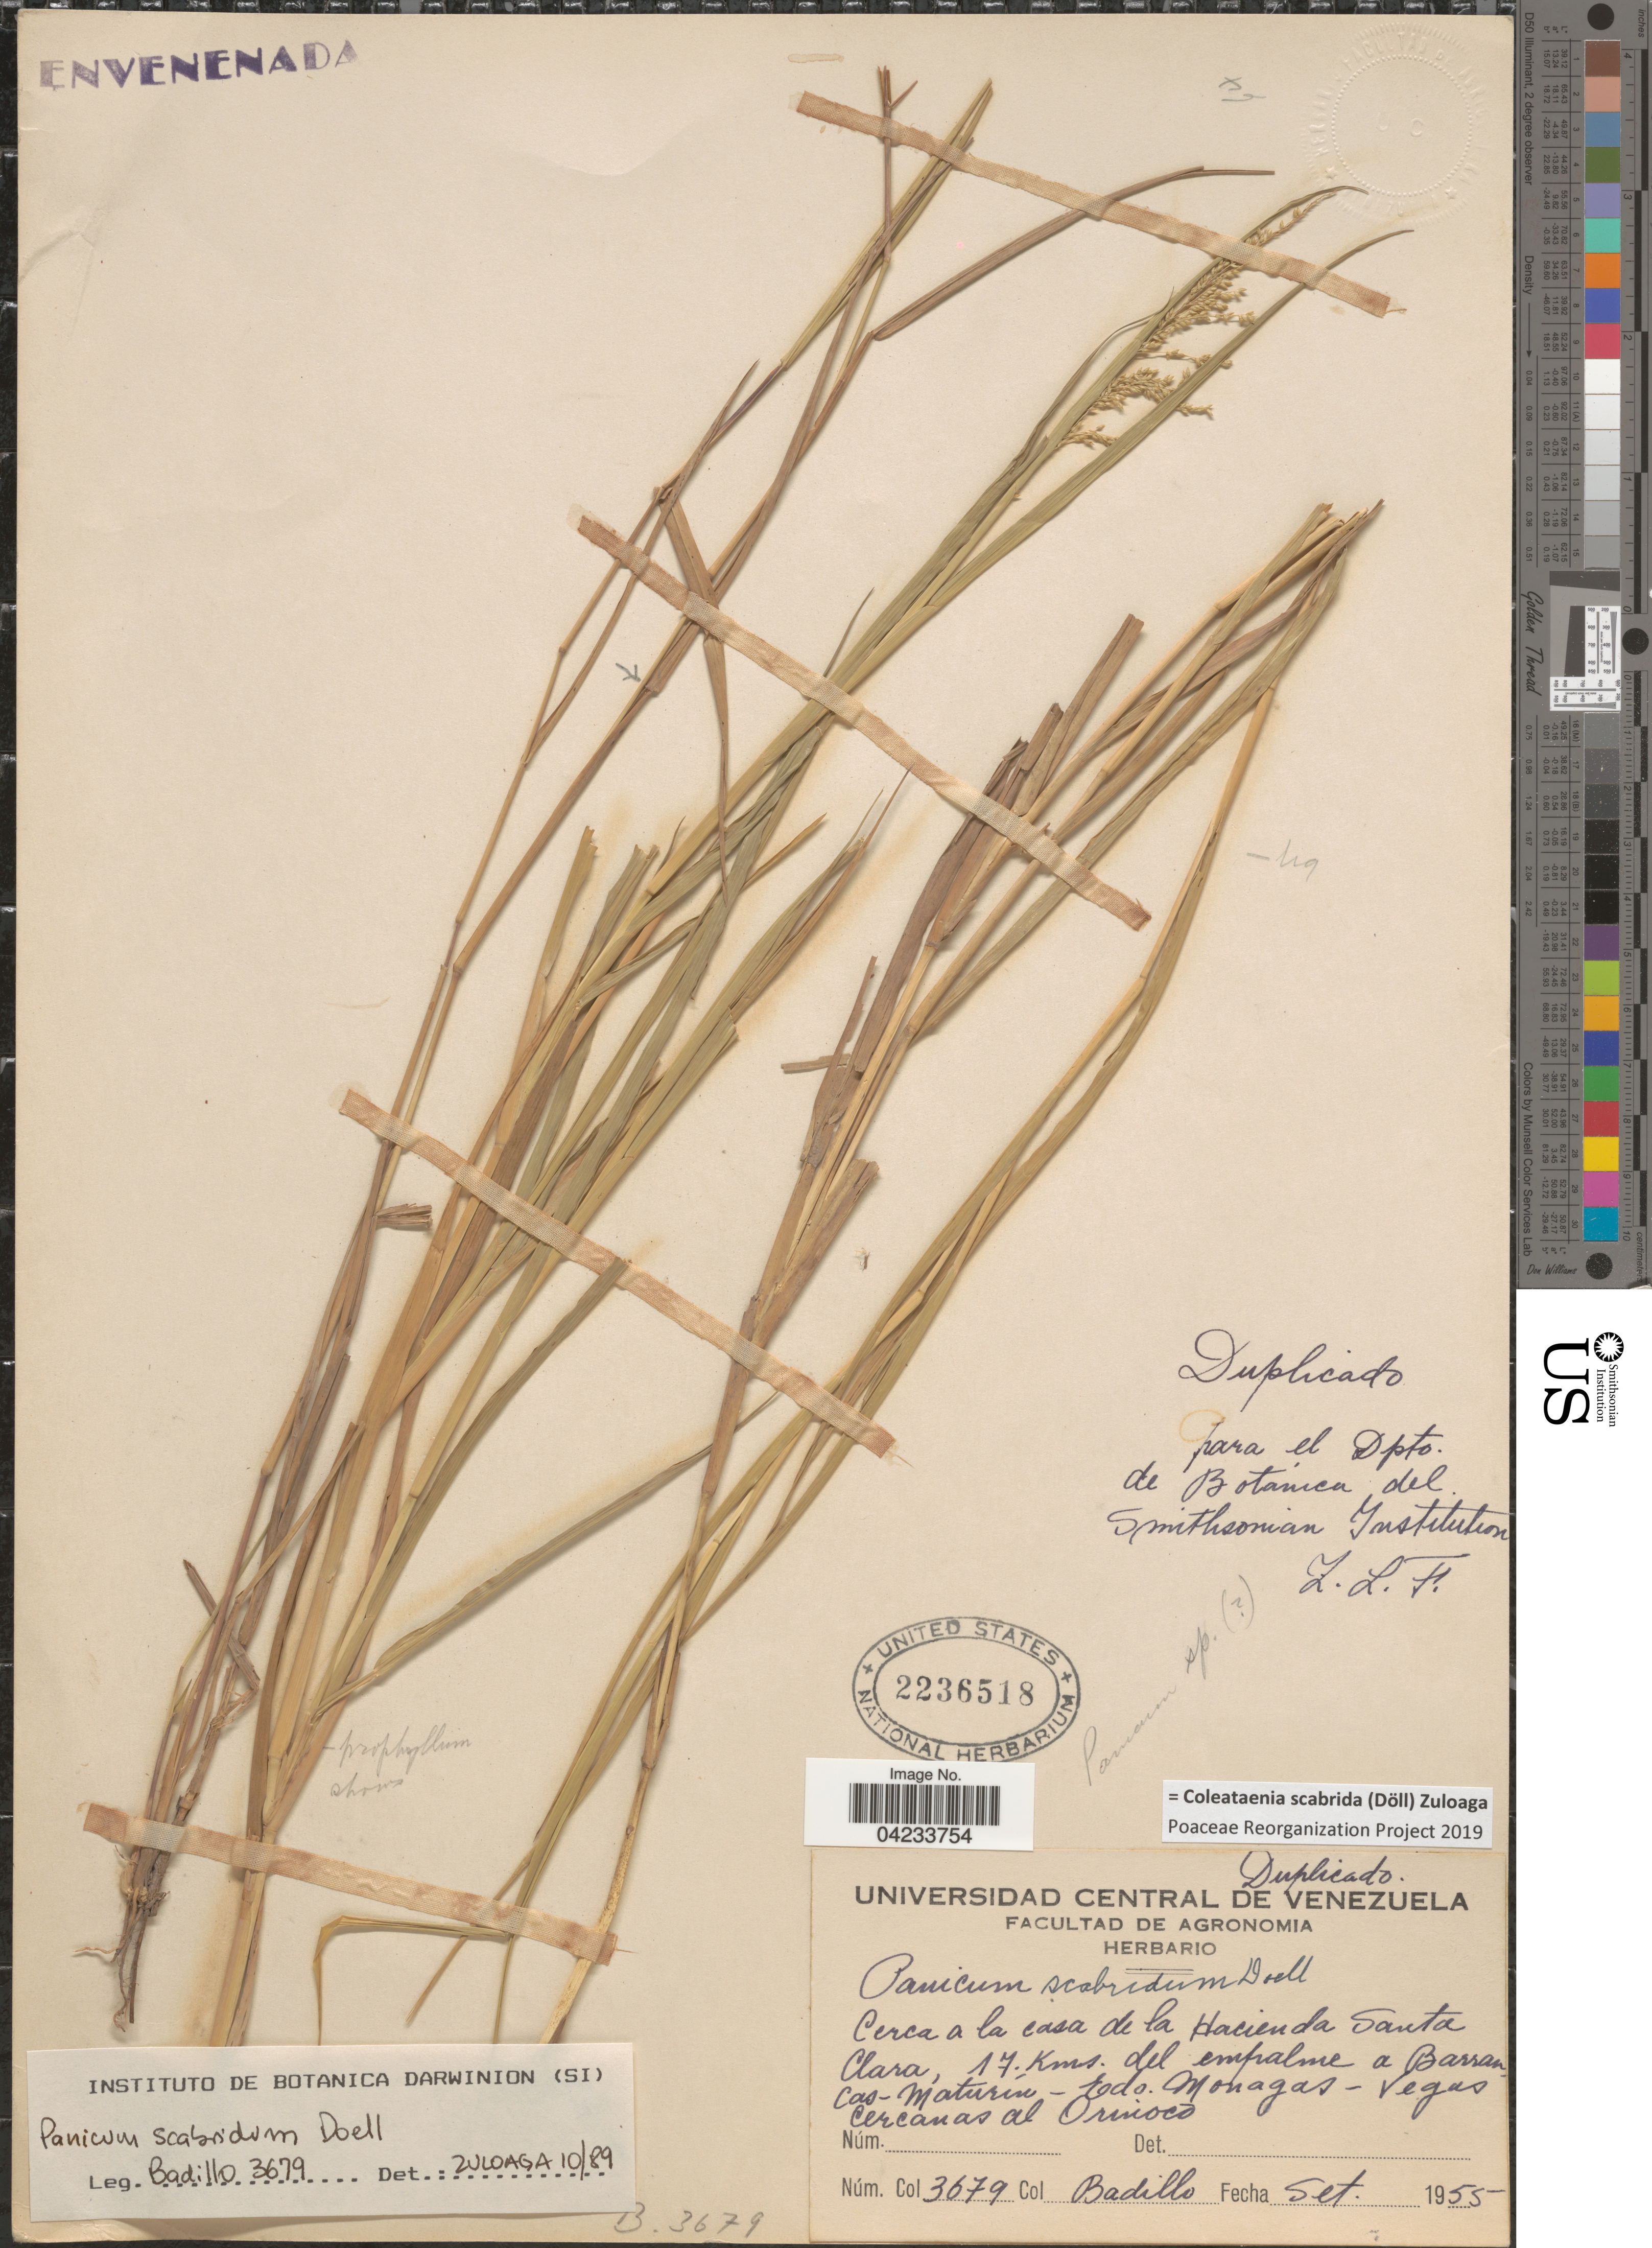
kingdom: Plantae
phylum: Tracheophyta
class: Liliopsida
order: Poales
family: Poaceae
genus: Coleataenia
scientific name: Coleataenia scabrida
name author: (Döll) Zuloaga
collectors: Badillo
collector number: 3679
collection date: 1955-09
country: Venezuela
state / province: Monagas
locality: Cerca a la casa de la Hacienda Santa Clara, 17. Kms. del empalme a Barrancas - Maturín - Edo. Monagas - Vegas Cercanas al Orinoco.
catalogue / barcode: US 2236518